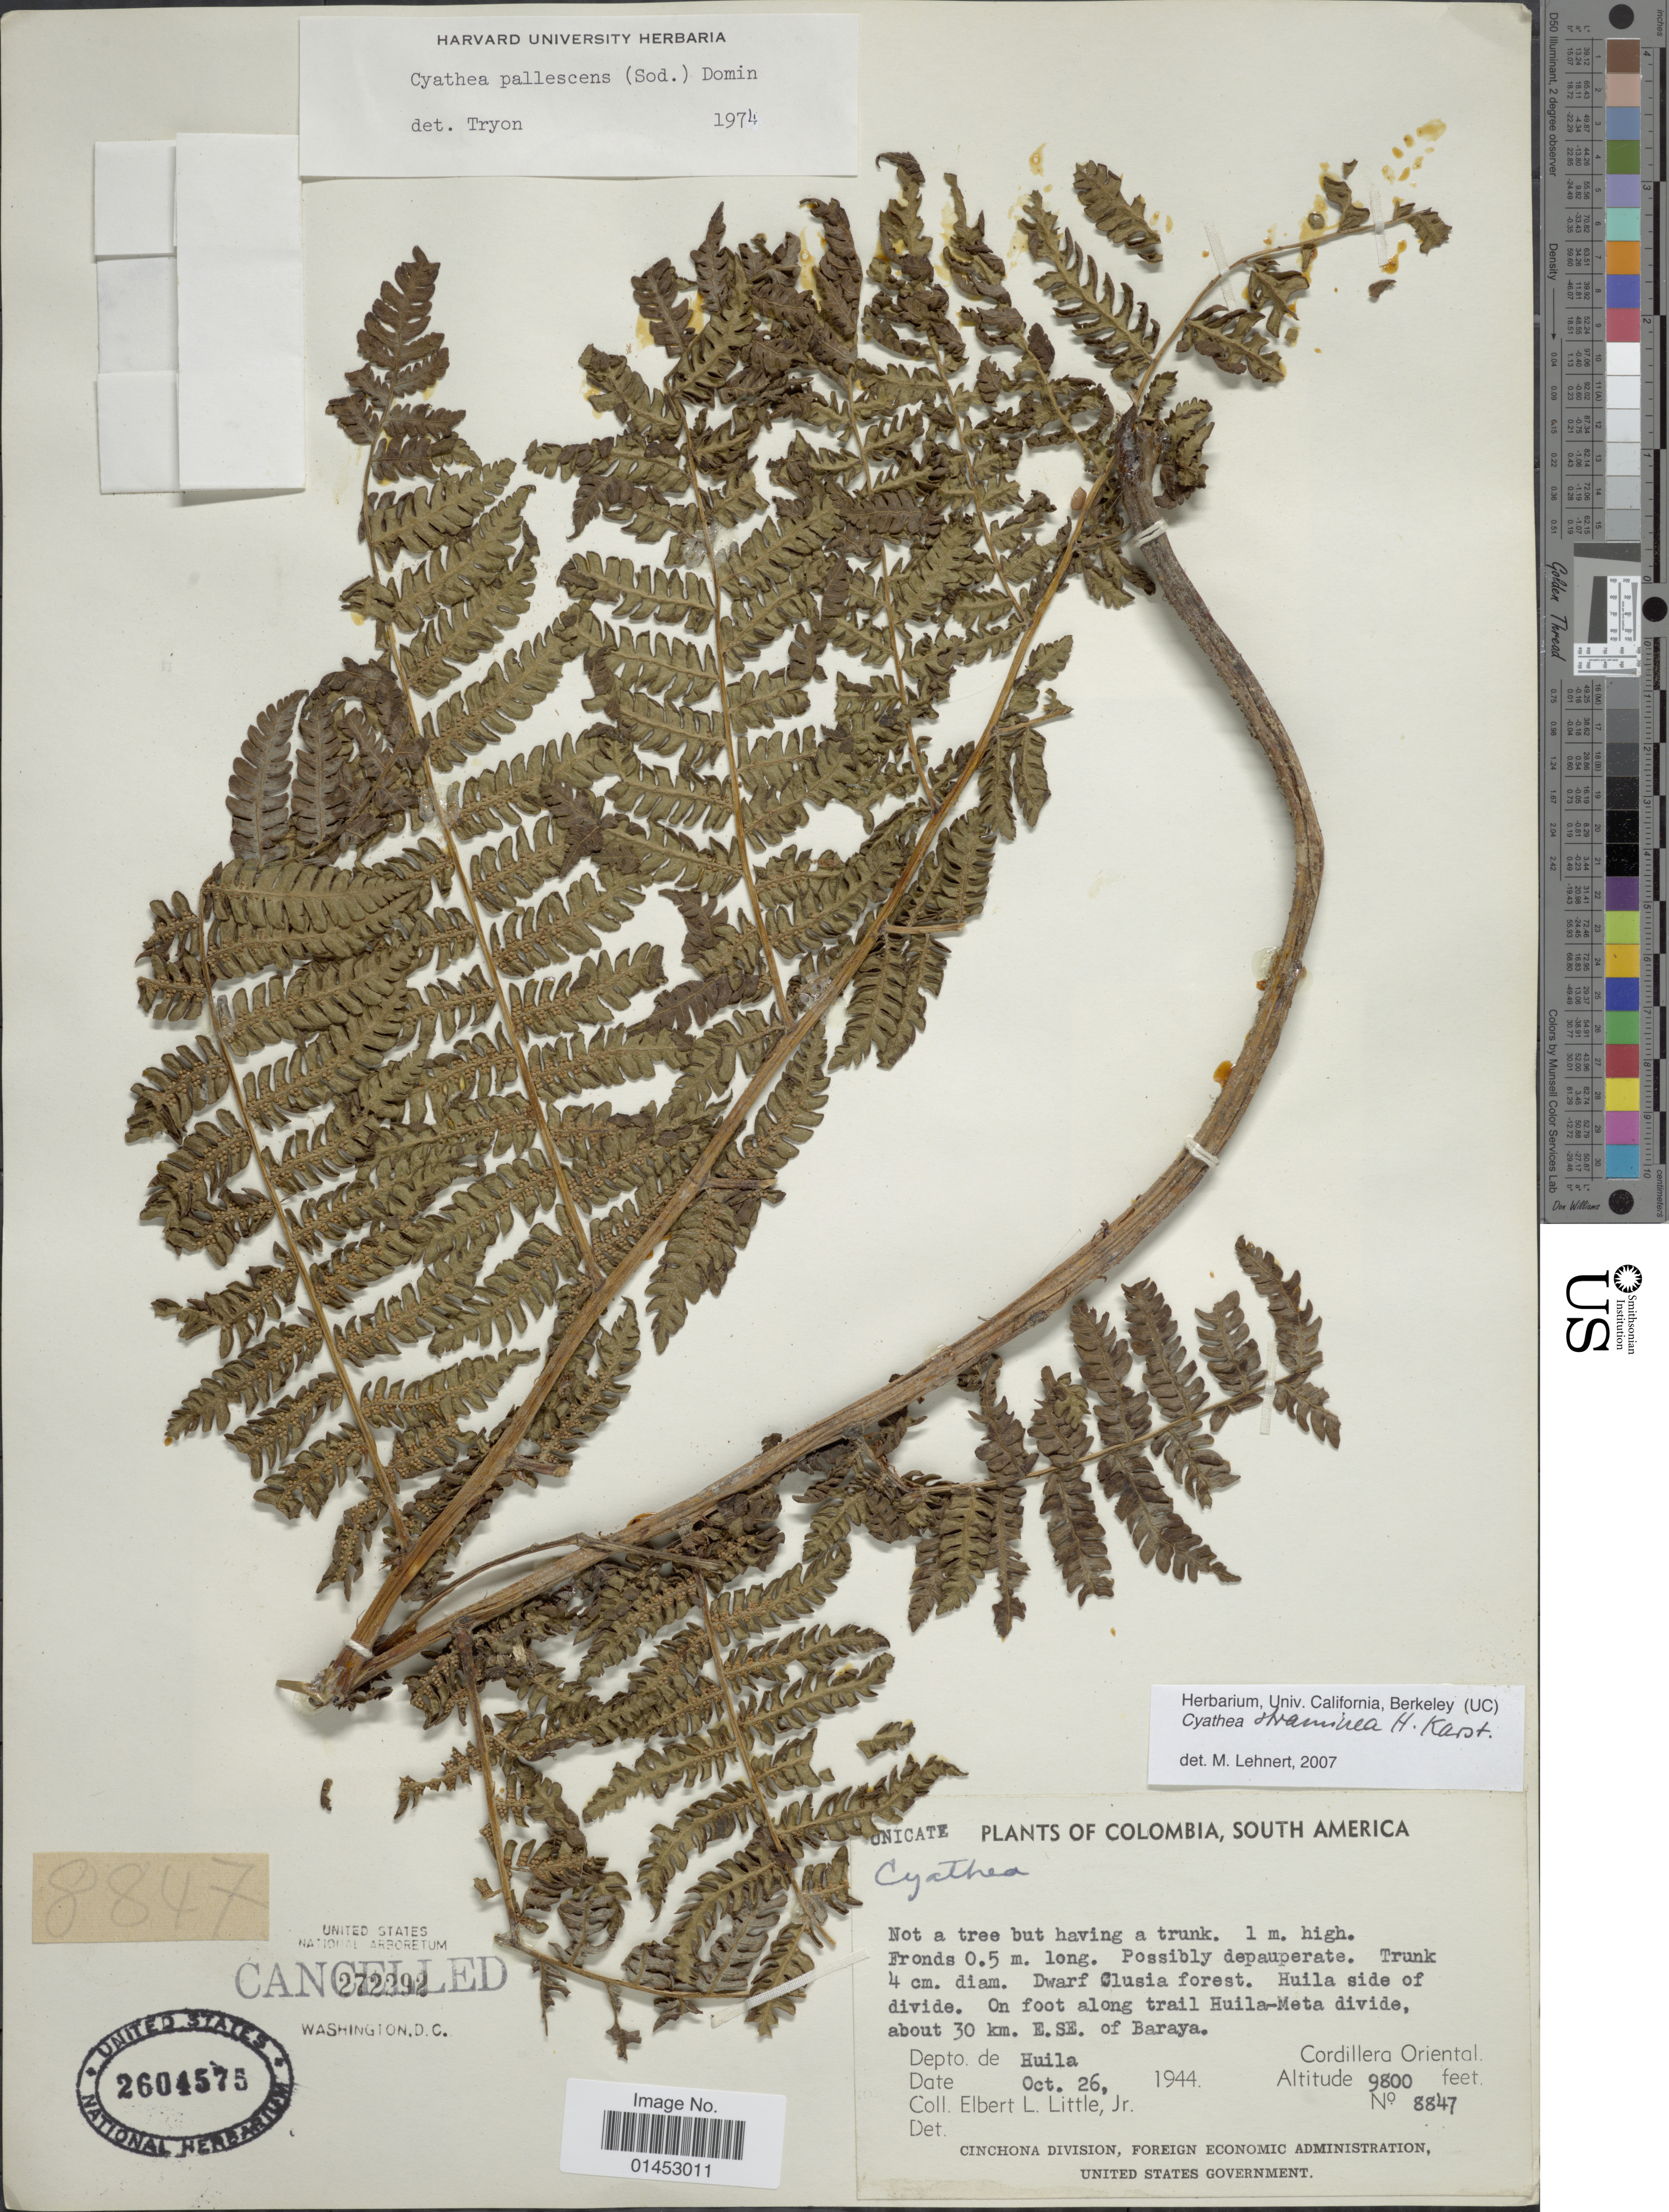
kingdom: Plantae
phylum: Tracheophyta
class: Polypodiopsida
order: Cyatheales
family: Cyatheaceae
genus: Cyathea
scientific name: Cyathea straminea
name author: H. Karst.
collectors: E. L. Little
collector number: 8847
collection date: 1944-10-26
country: Colombia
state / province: Huila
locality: On foot along trail Huila-Meta divide, about 30 km. E.SE of Baraya,Depto de Huila, Cordillera Oriental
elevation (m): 2987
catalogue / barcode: US 2604575